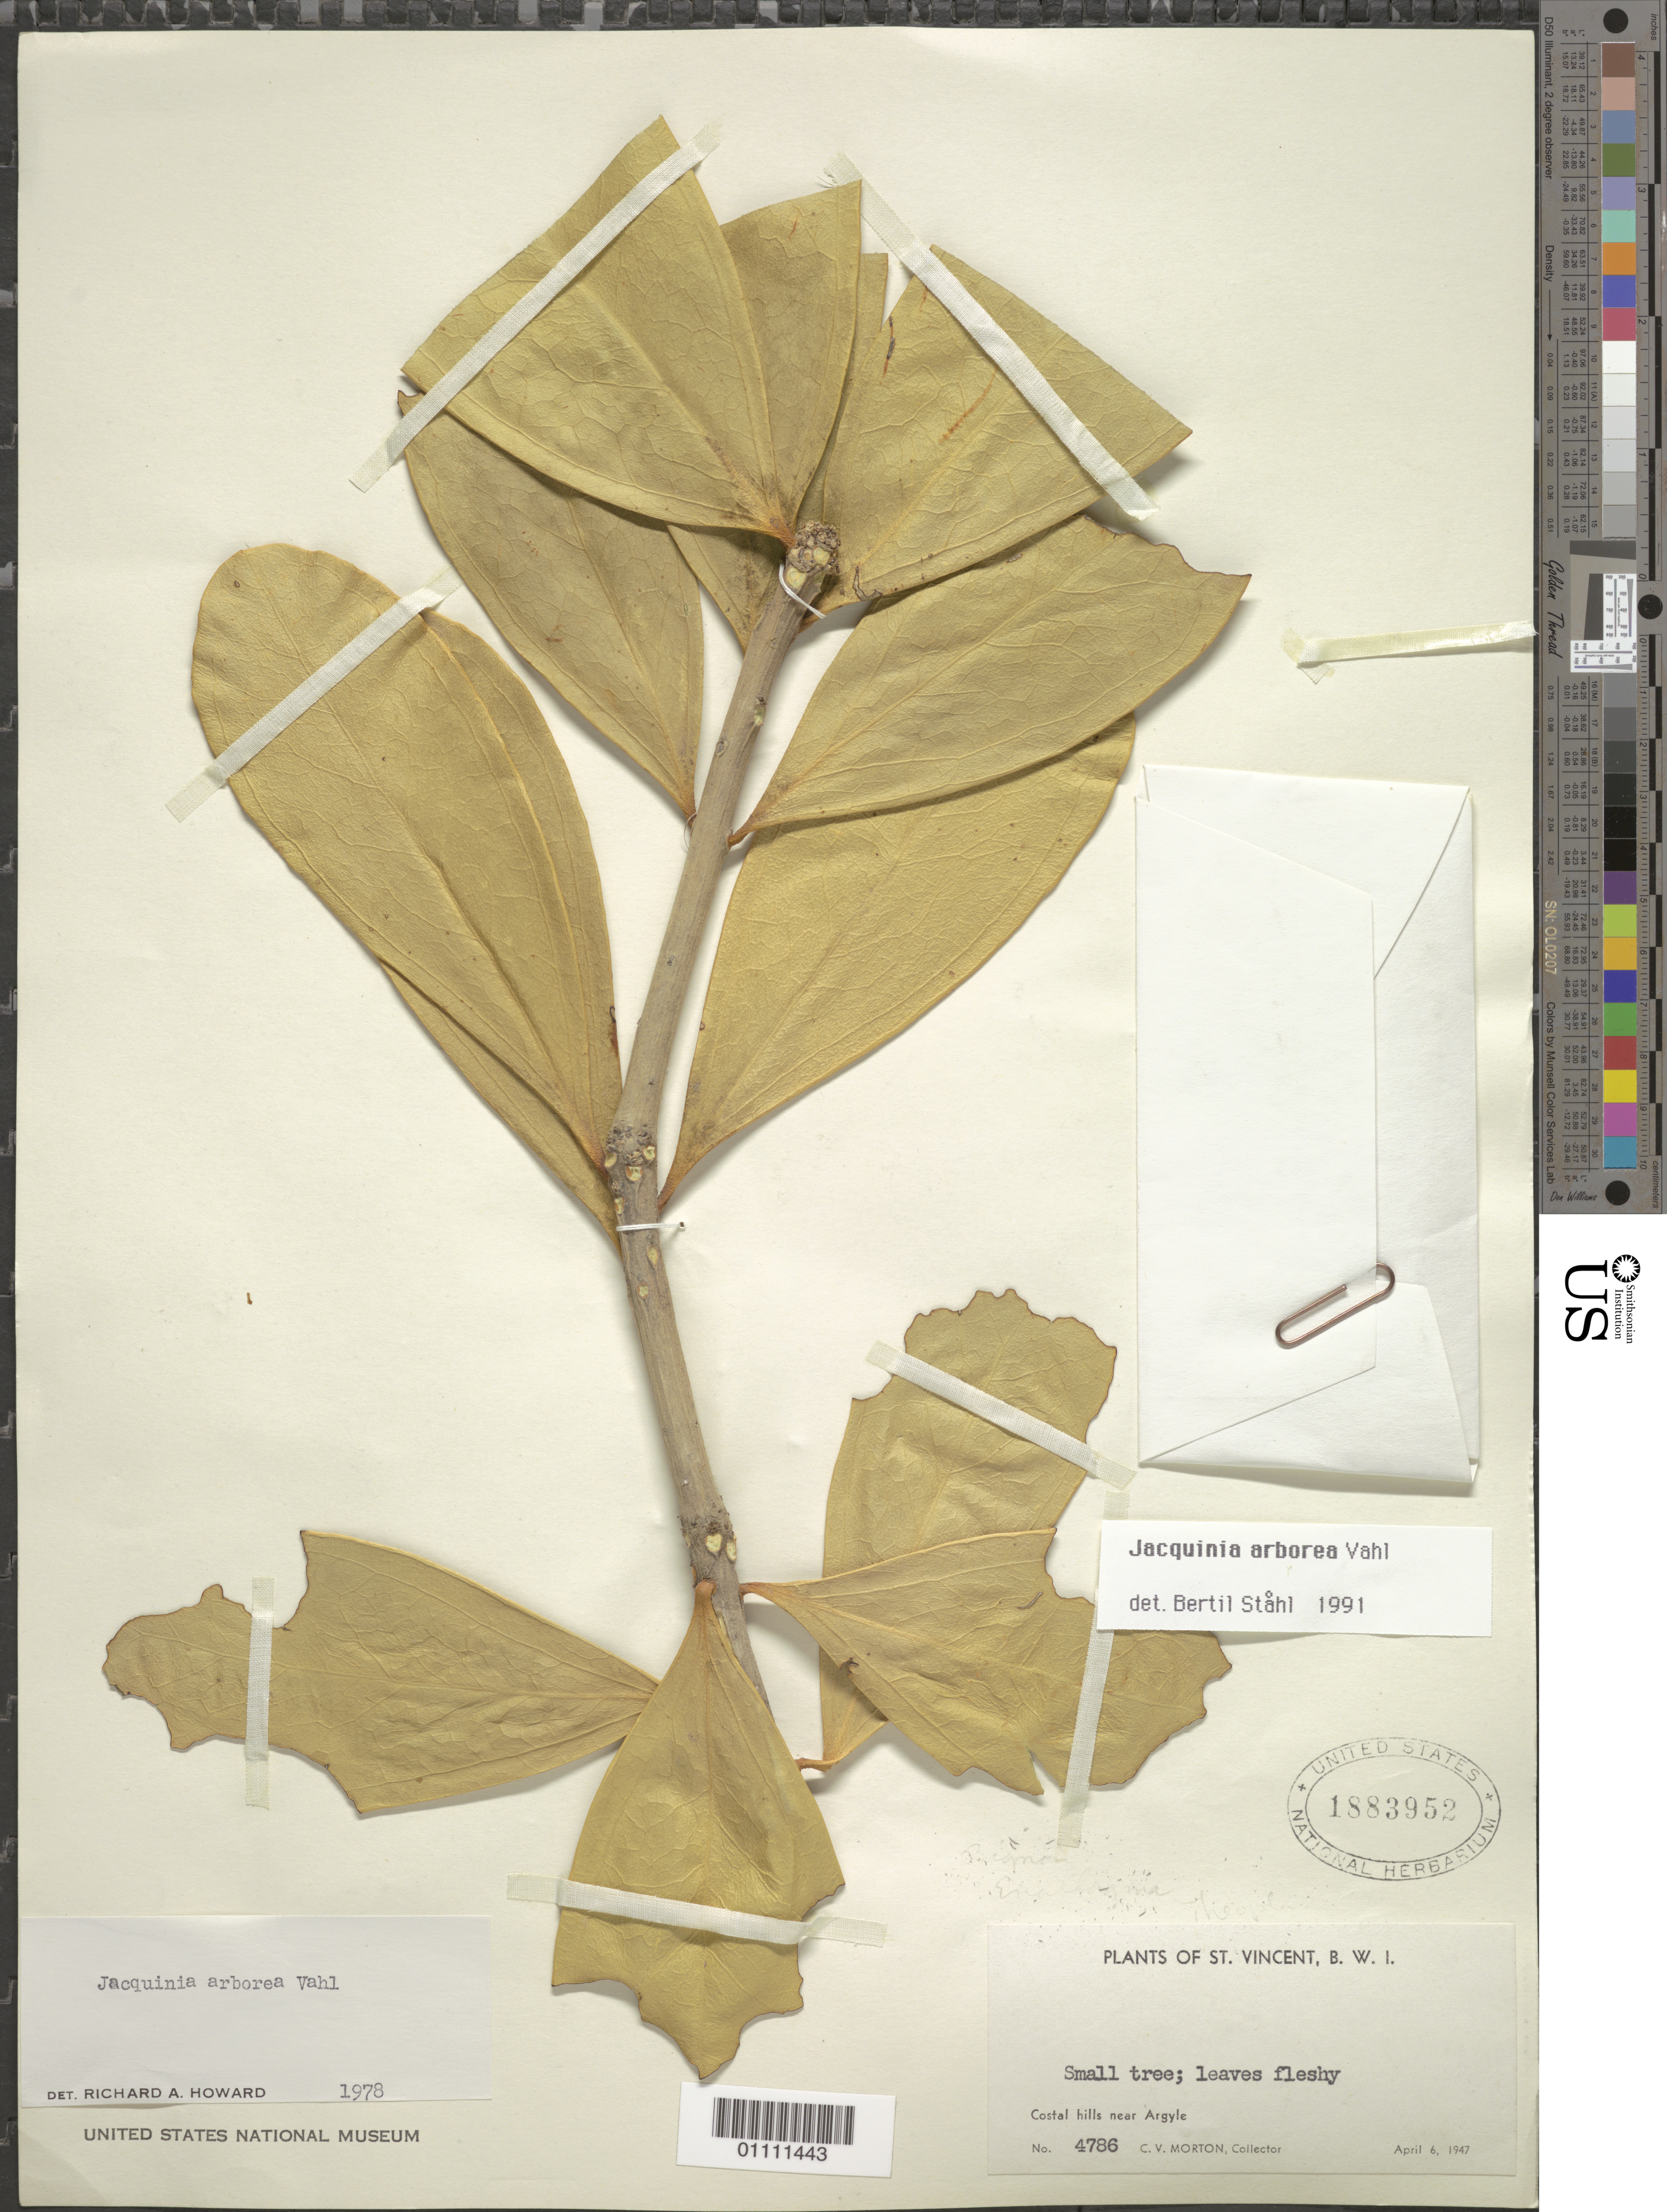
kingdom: Plantae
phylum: Tracheophyta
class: Magnoliopsida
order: Ericales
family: Primulaceae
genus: Jacquinia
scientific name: Jacquinia arborea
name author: Vahl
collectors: C. V. Morton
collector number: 4786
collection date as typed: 06 Apr 1947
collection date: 1947-04-06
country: St. Vincent - Grenadines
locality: Coastal hills near Argyle.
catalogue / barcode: US 1883952